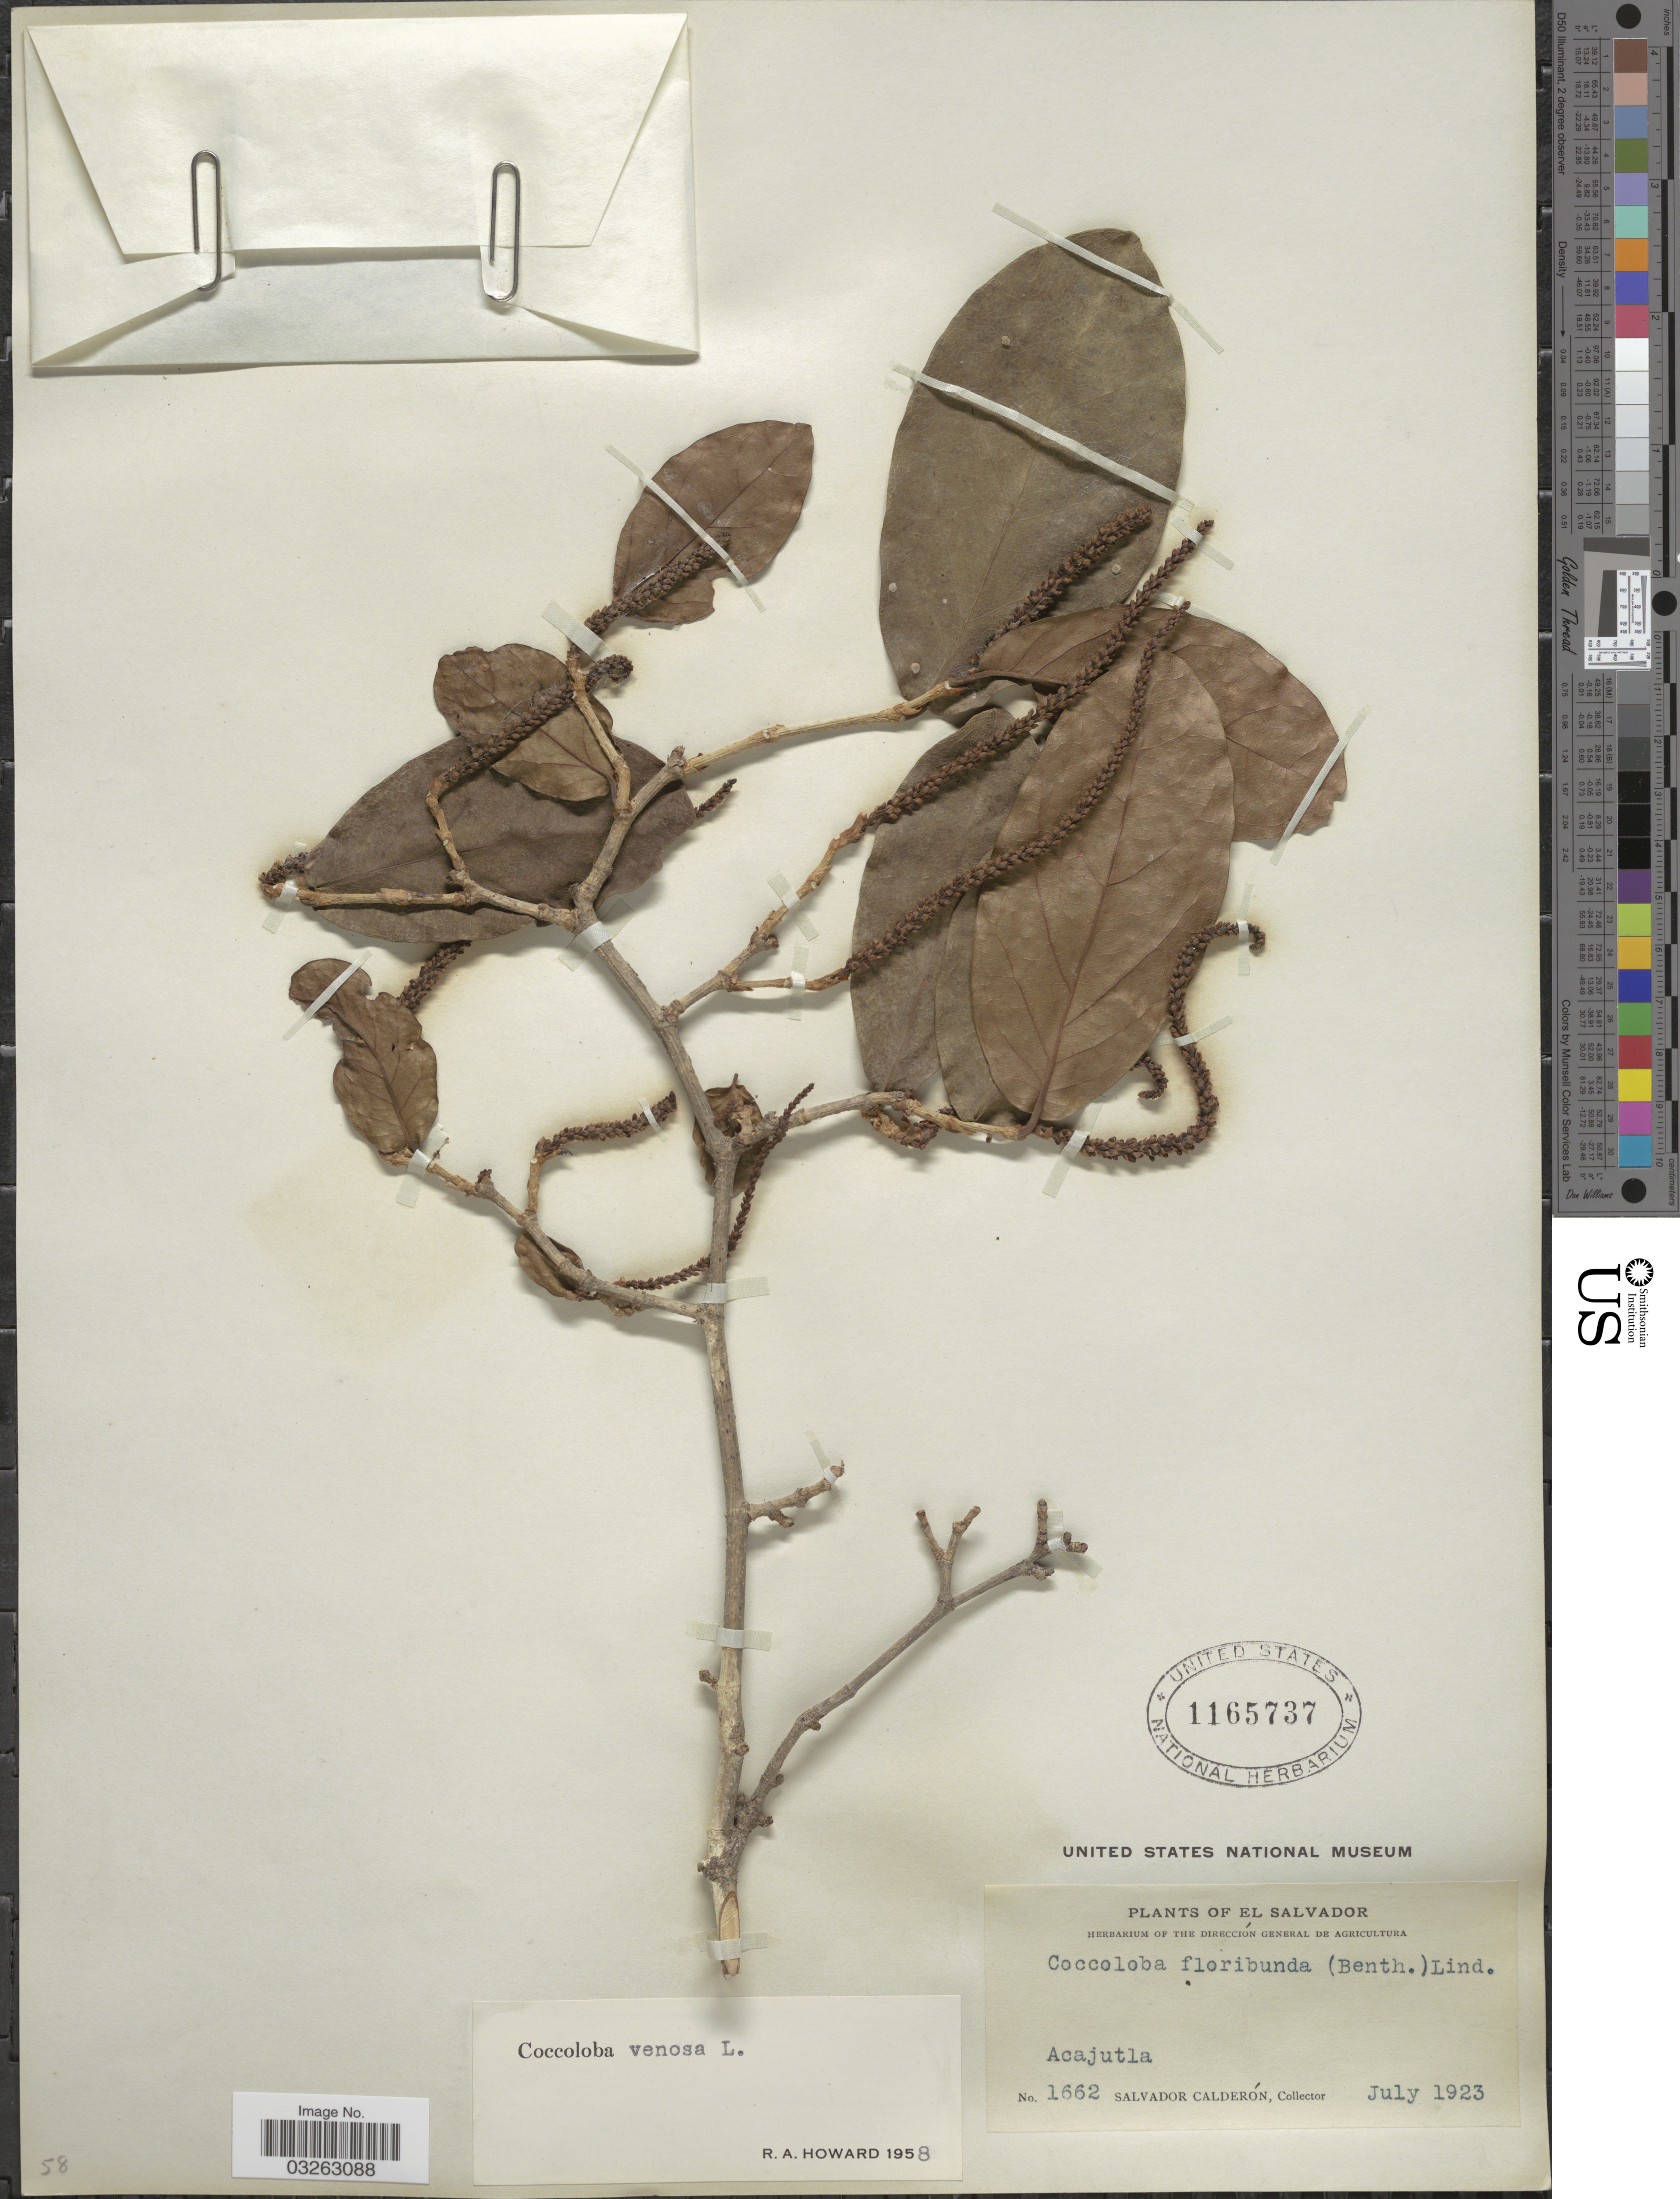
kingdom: Plantae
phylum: Tracheophyta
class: Magnoliopsida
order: Caryophyllales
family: Polygonaceae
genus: Coccoloba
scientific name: Coccoloba venosa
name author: L.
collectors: S. Calderón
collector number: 1662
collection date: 1923-07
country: El Salvador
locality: Acajutla.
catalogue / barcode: US 1165737